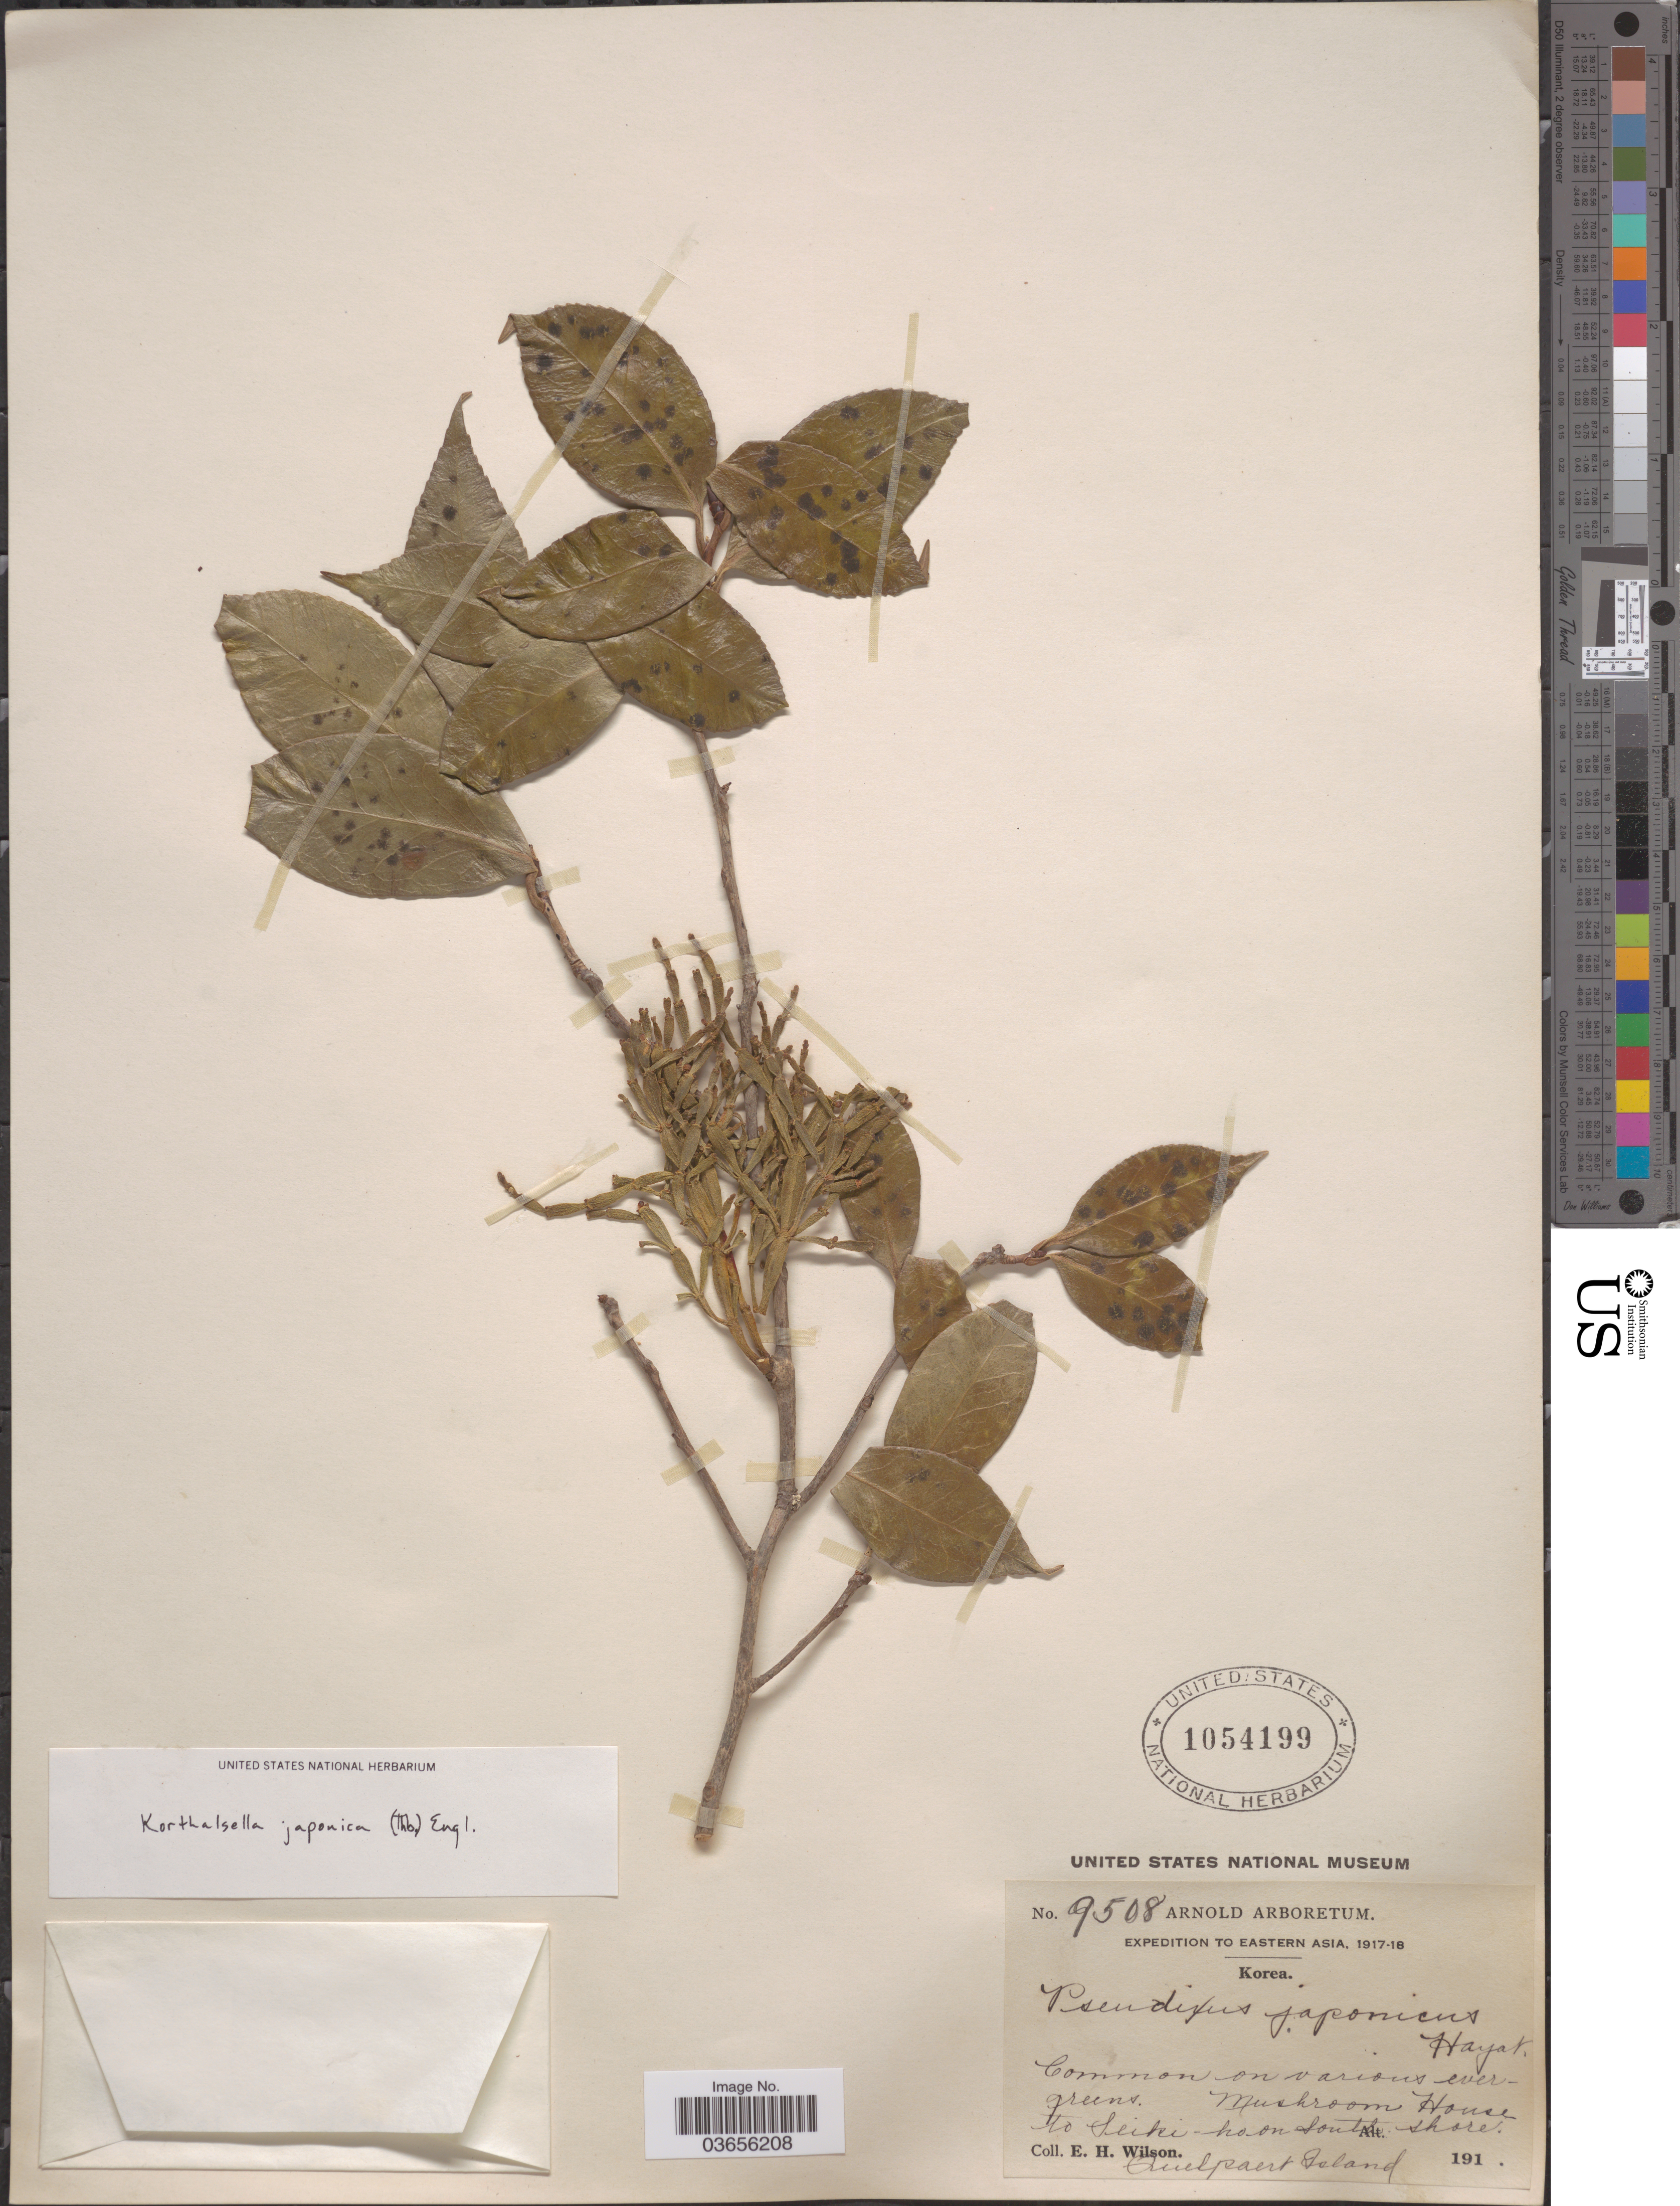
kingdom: Plantae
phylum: Tracheophyta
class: Magnoliopsida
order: Santalales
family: Viscaceae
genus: Korthalsella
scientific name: Korthalsella japonica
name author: (Thunb.) Engl.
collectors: E. Wilson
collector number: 9508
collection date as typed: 191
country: South Korea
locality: Mushroom House to Seiki-ho on South shore. Quelpaert Island.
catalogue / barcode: US 1054199